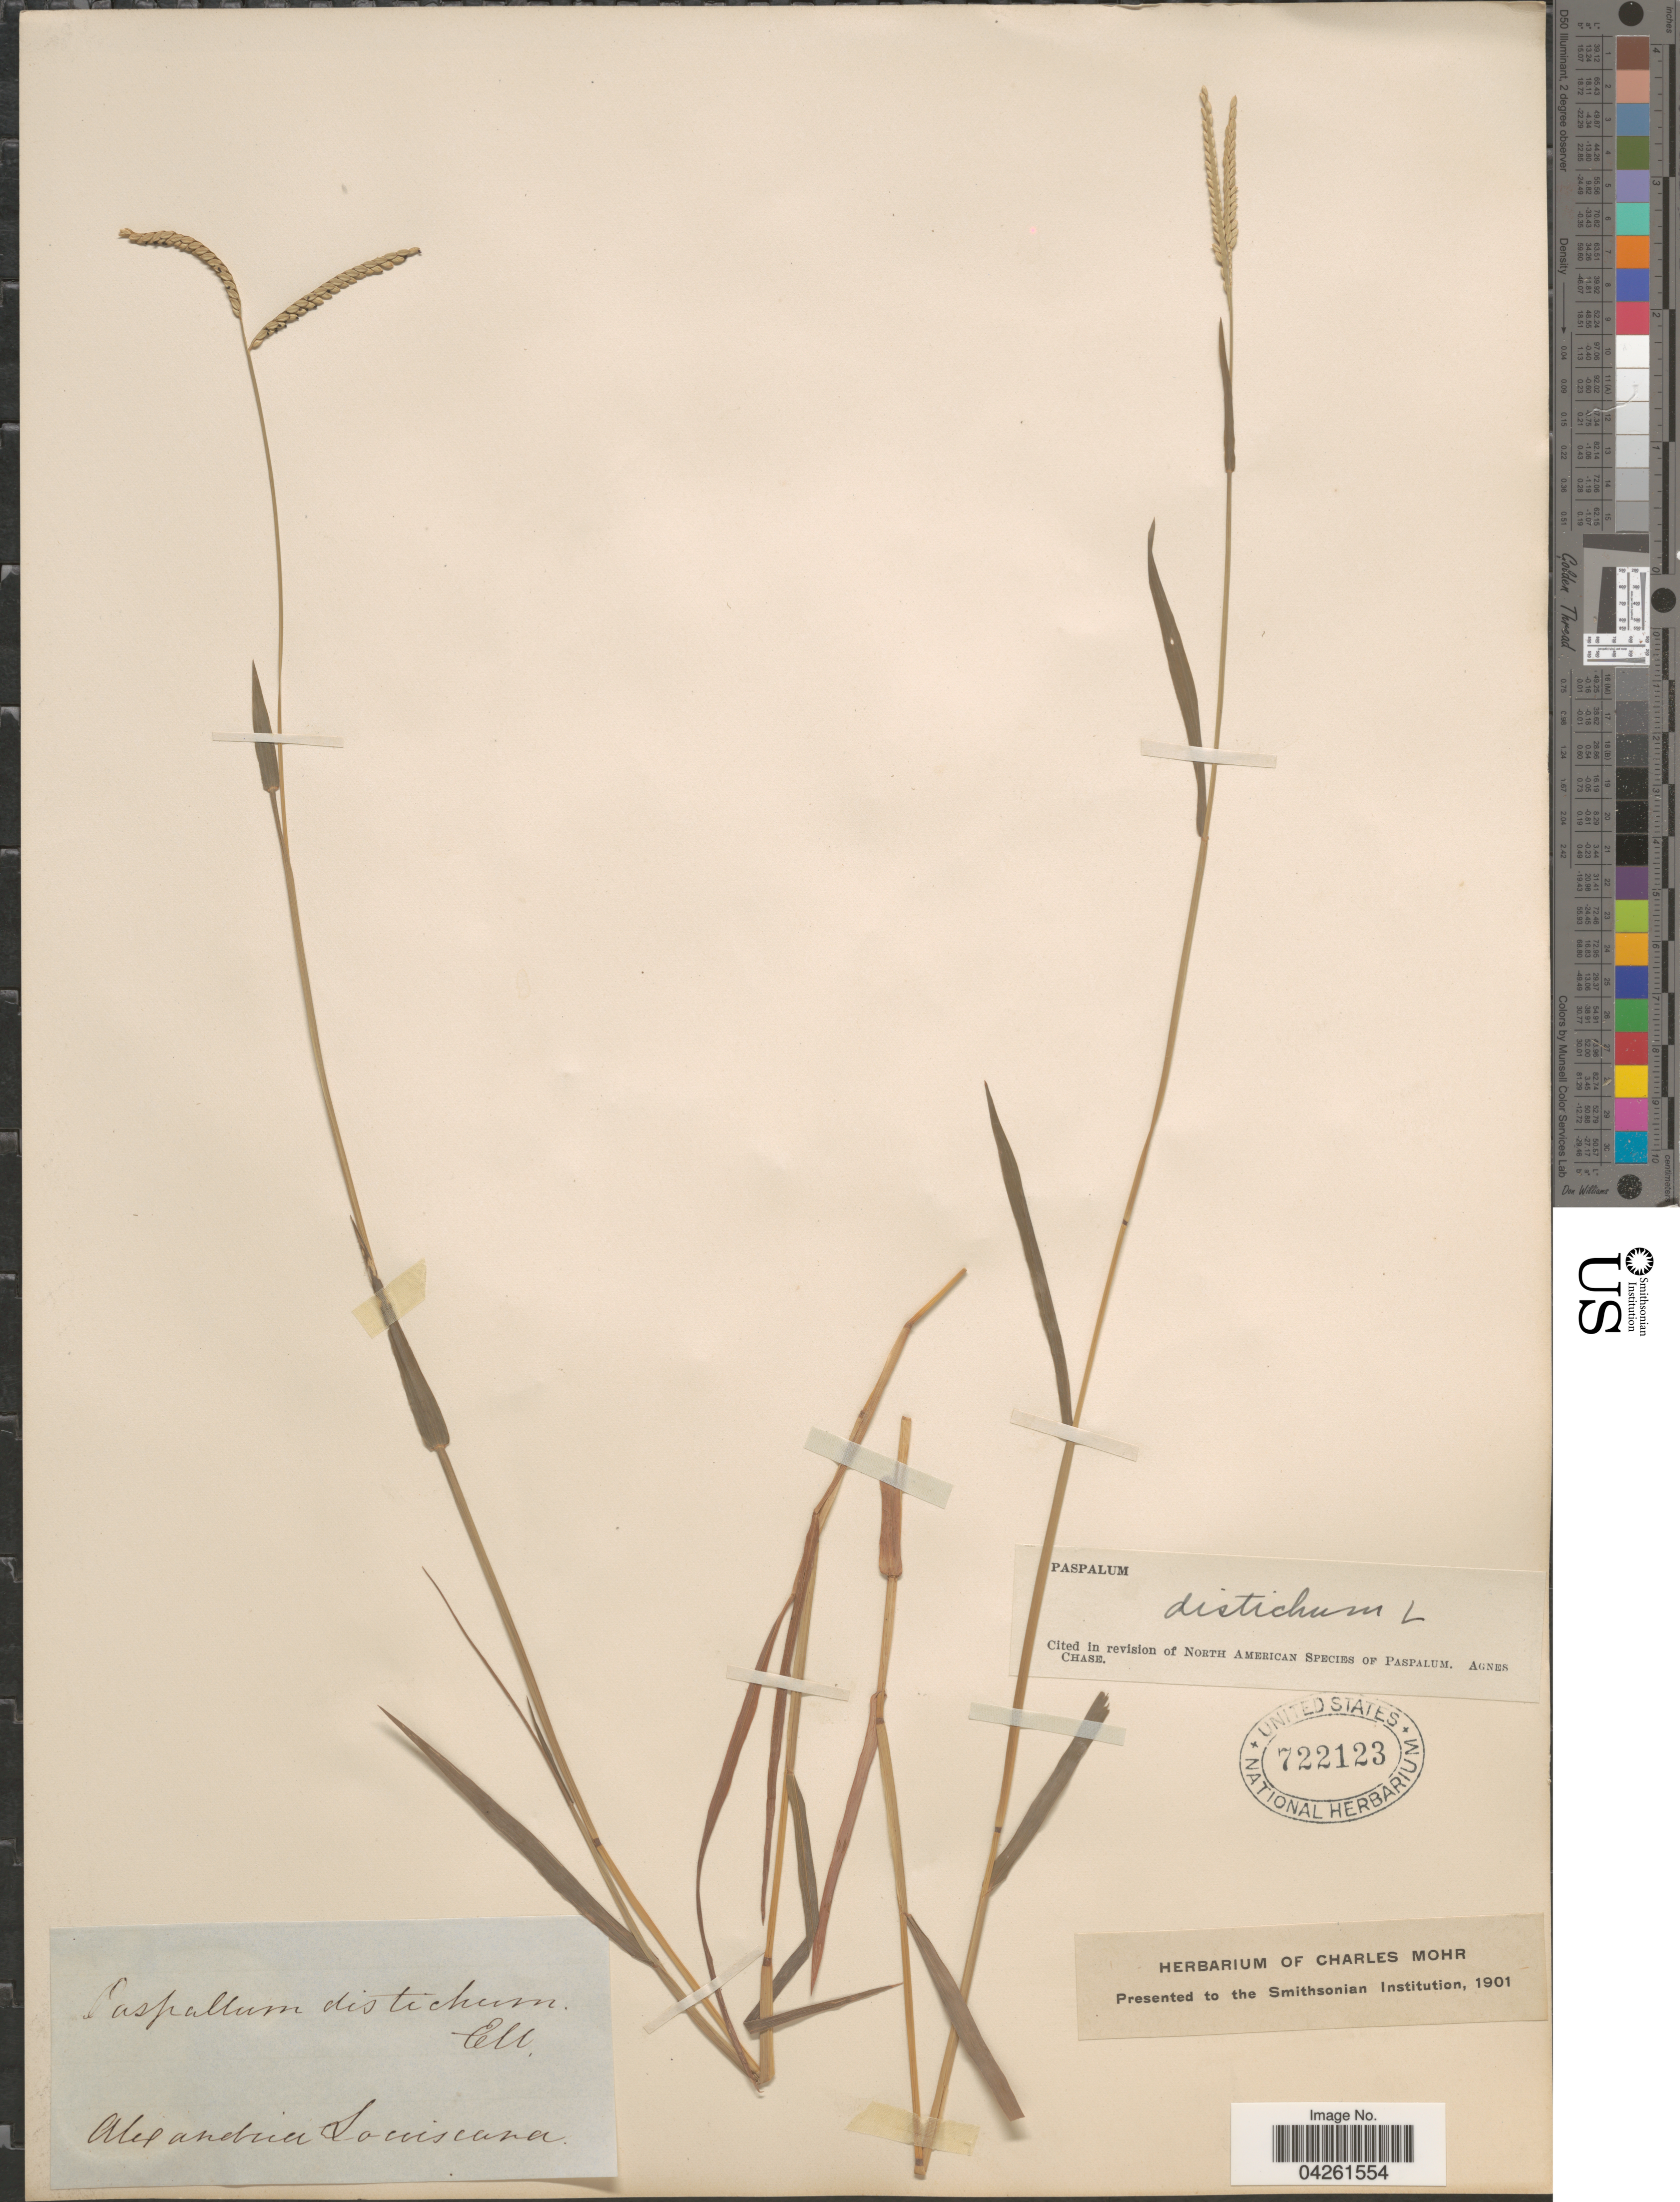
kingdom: Plantae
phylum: Tracheophyta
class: Liliopsida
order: Poales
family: Poaceae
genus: Paspalum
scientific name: Paspalum distichum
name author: L.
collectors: ex herb. Charles Mohr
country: United States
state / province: Louisiana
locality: Alexandria.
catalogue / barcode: US 722123